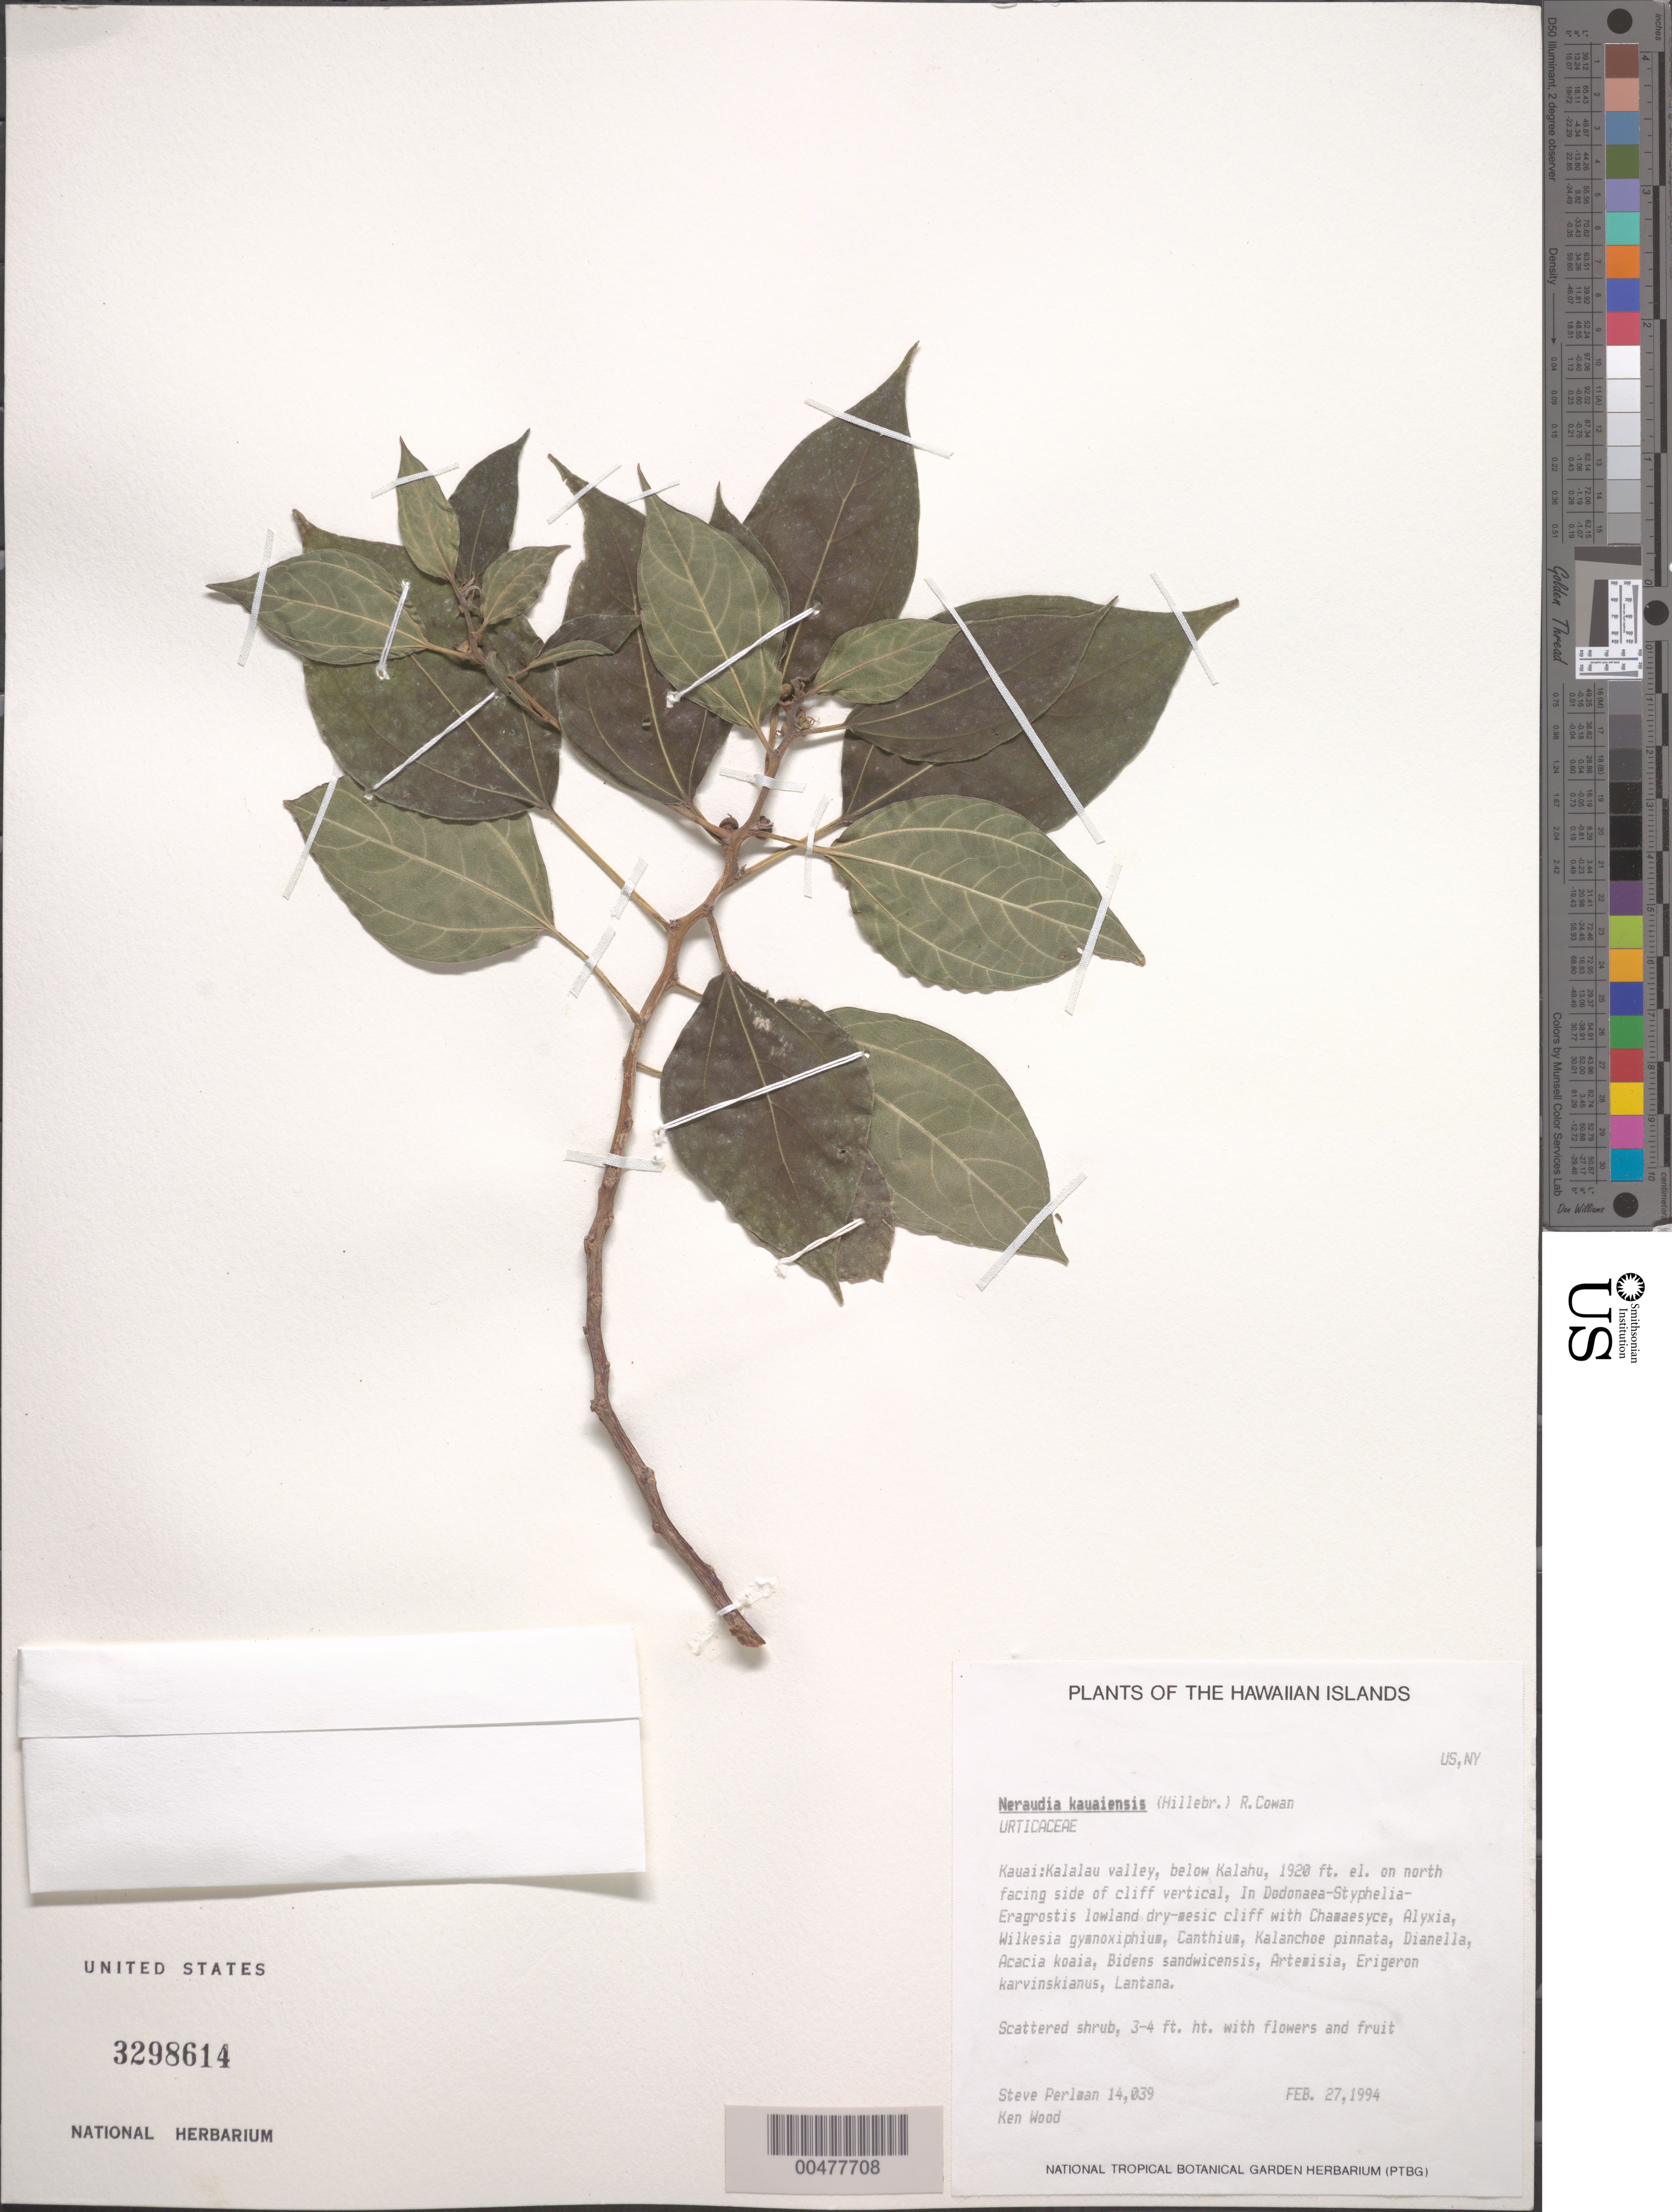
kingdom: Plantae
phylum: Tracheophyta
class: Magnoliopsida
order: Rosales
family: Urticaceae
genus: Neraudia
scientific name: Neraudia kauaiensis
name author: (Hillebr.) R.S. Cowan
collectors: S. P. Perlman & K. Wood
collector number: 14039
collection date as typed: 27 Feb 1994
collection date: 1994-02-27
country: United States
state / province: Hawaii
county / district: Kauai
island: Kaua'i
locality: Kalalau Valley, below Kalahu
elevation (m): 585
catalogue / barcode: US 3298614